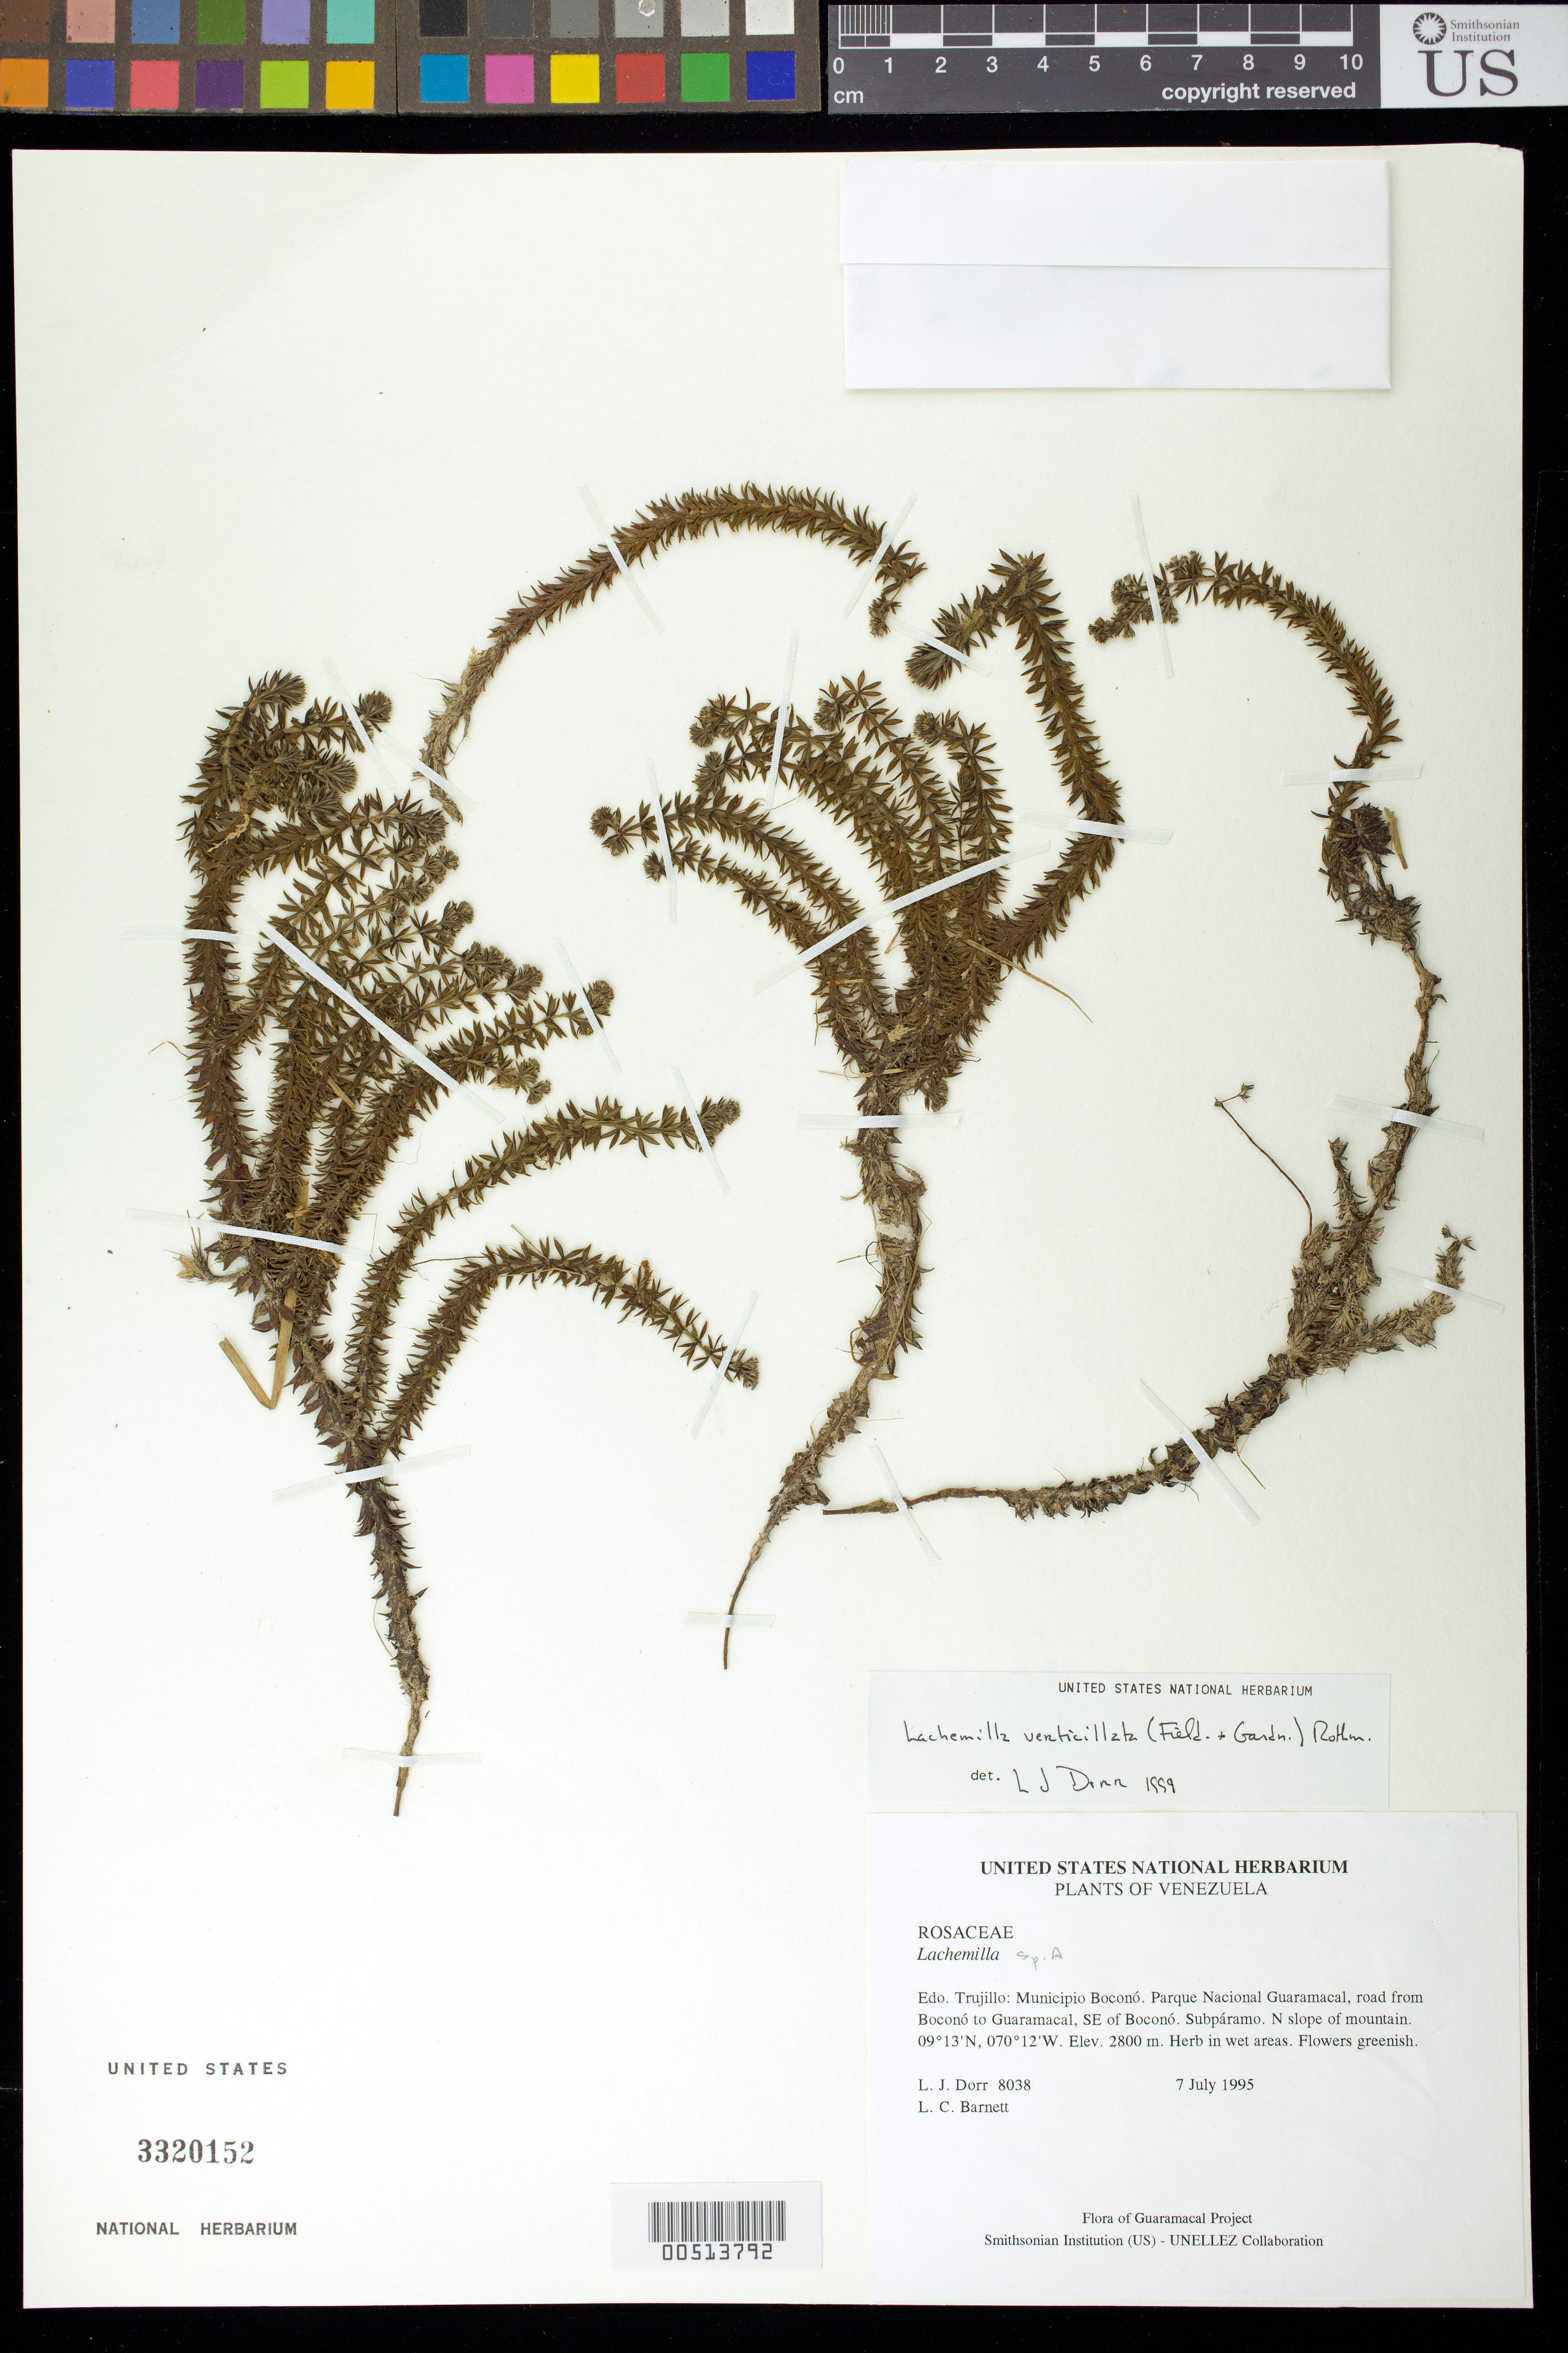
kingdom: Plantae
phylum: Tracheophyta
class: Magnoliopsida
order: Rosales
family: Rosaceae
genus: Alchemilla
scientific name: Alchemilla verticillata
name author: Fielding & Gardner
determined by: Dorr, L. J., (BOT), Smithsonian Institution - National Museum of Natural History (UNITED STATES)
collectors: L. J. Dorr & L. C. Barnett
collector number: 8038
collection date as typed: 07 Jul 1995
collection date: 1995-07-07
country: Venezuela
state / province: Trujillo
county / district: Boconó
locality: Parque Nacional Guaramacal, road from Boconó to Guaramacal, SE of Boconó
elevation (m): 2800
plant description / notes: C, F, PORT, US, VEN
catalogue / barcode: US 3320152